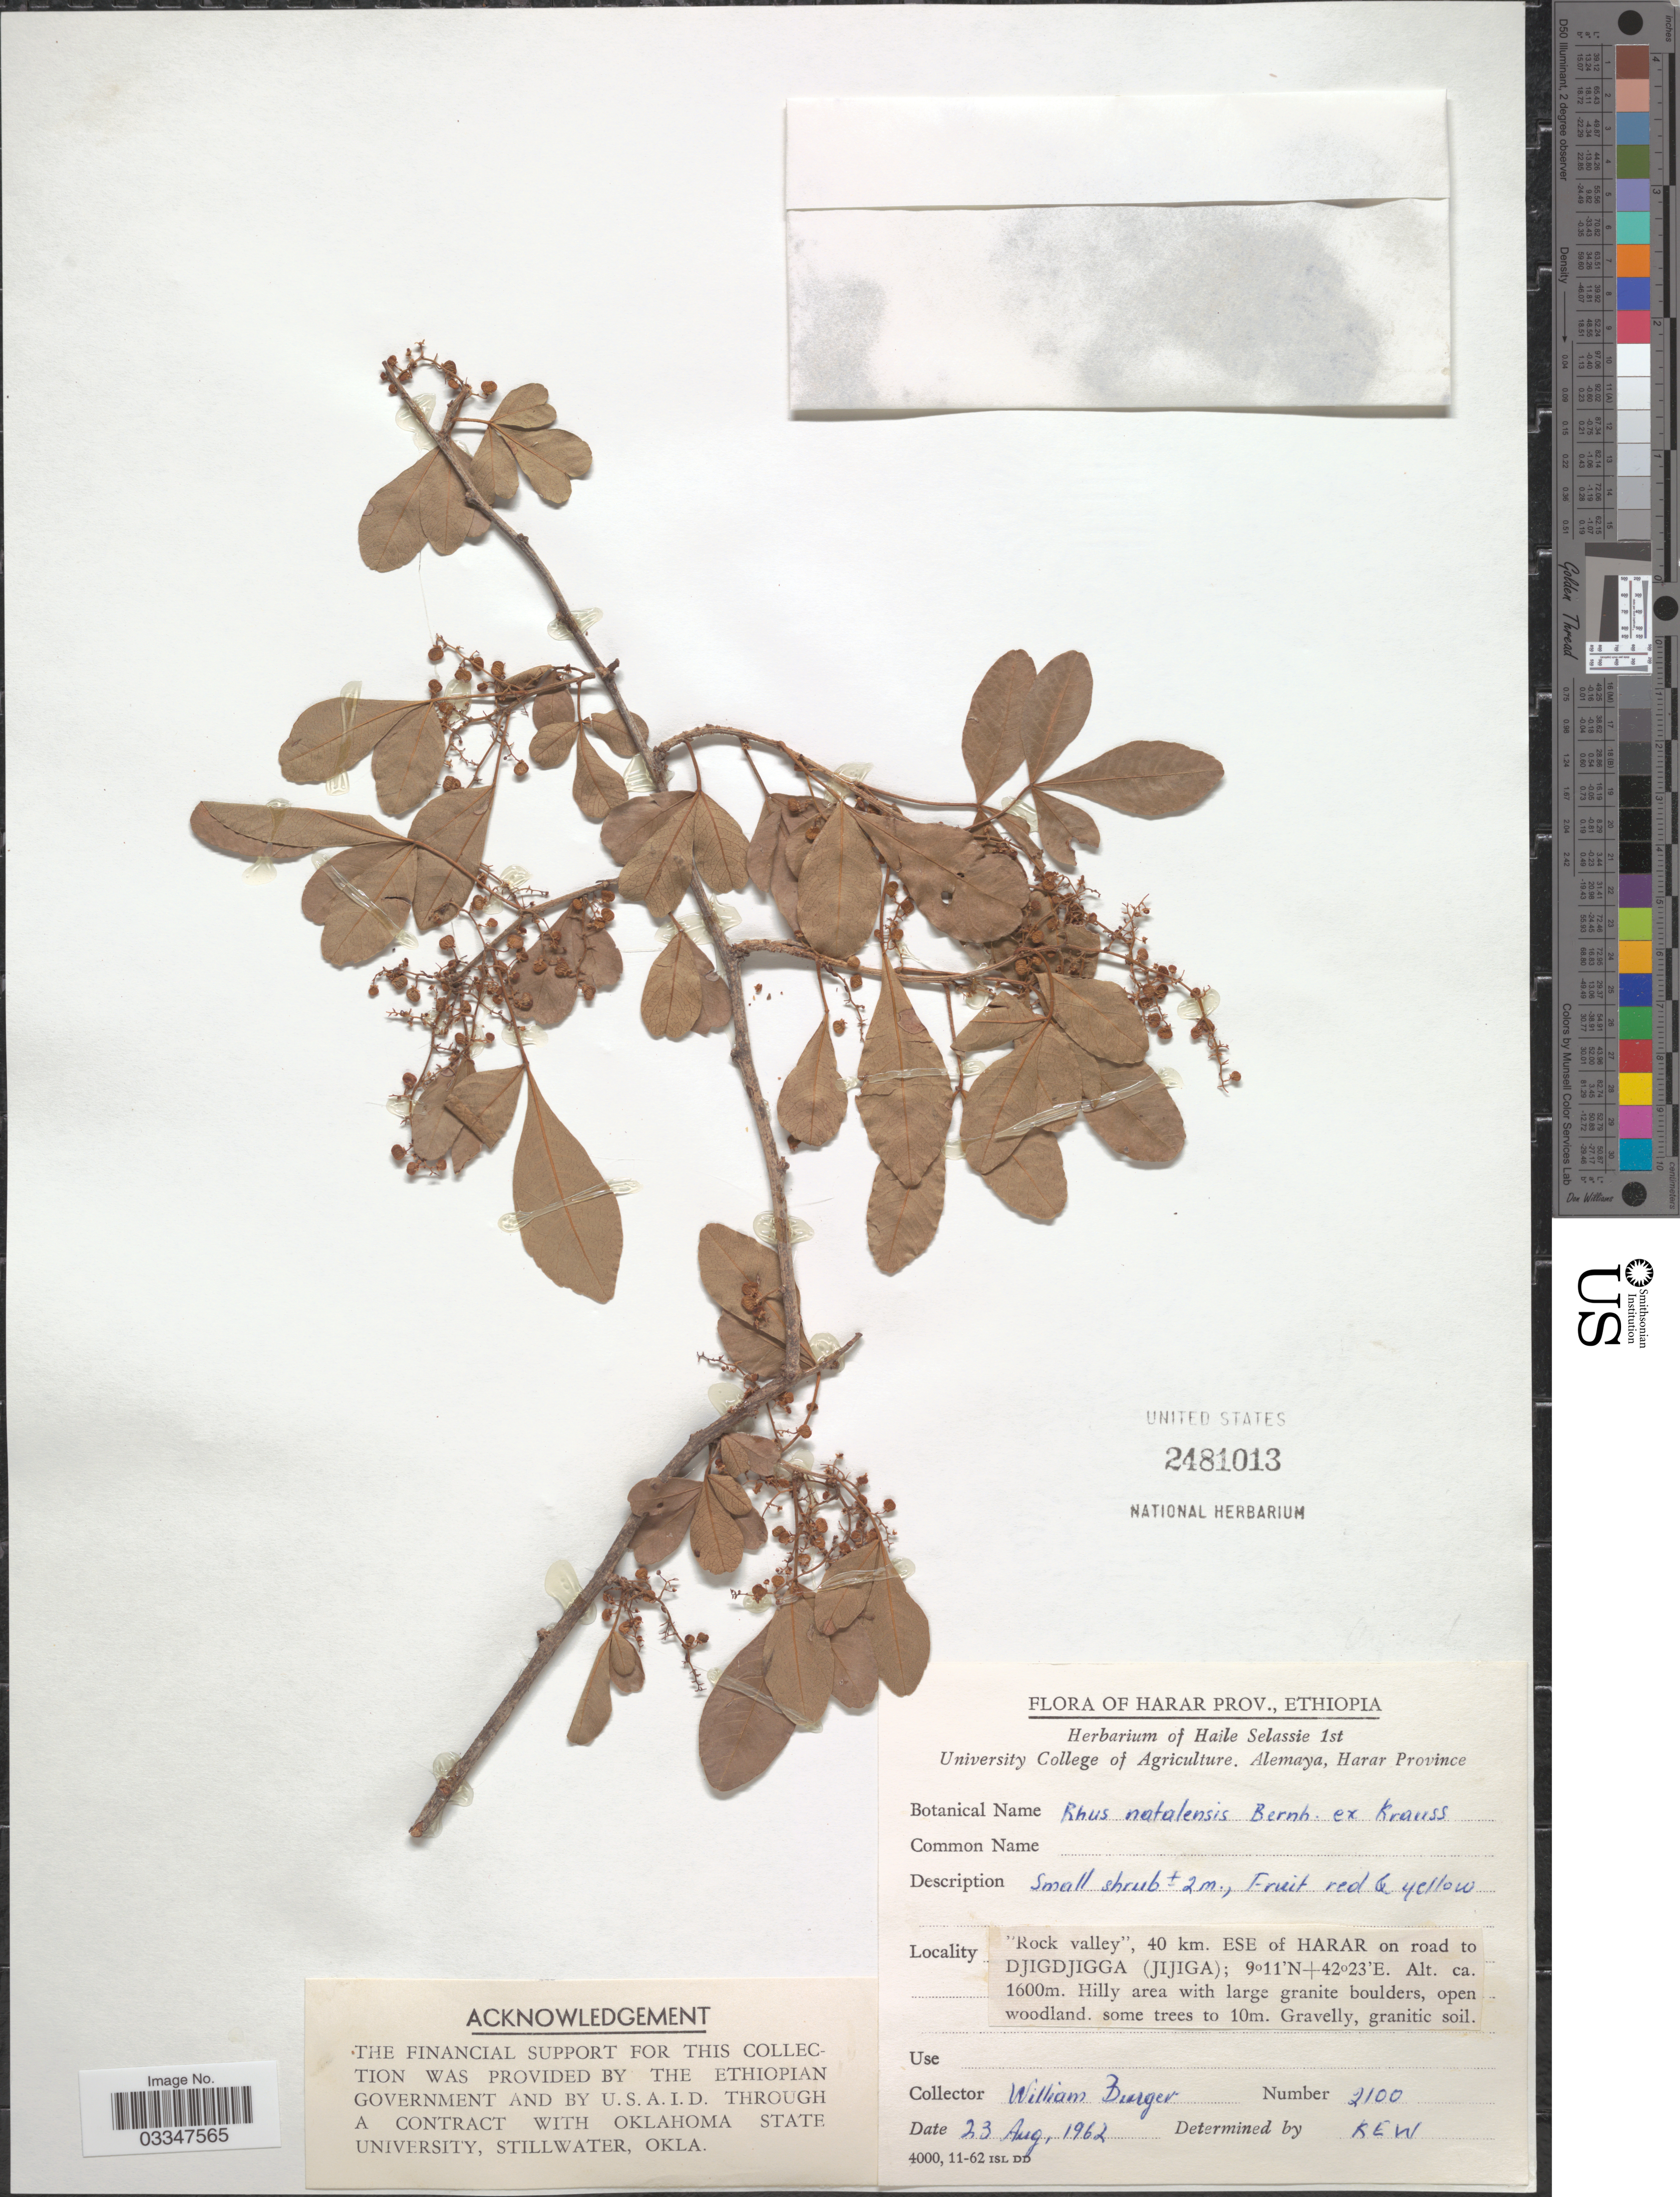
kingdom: Plantae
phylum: Tracheophyta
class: Magnoliopsida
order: Sapindales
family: Anacardiaceae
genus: Rhus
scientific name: Rhus natalensis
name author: Bernh.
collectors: W. Burger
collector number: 2100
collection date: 1962-08-23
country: Ethiopia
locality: Harar Prov. "Rock valley", 40 km. ESE of Harar on road to Djigdjigga (Jijiga).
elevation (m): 1600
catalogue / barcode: US 2481013